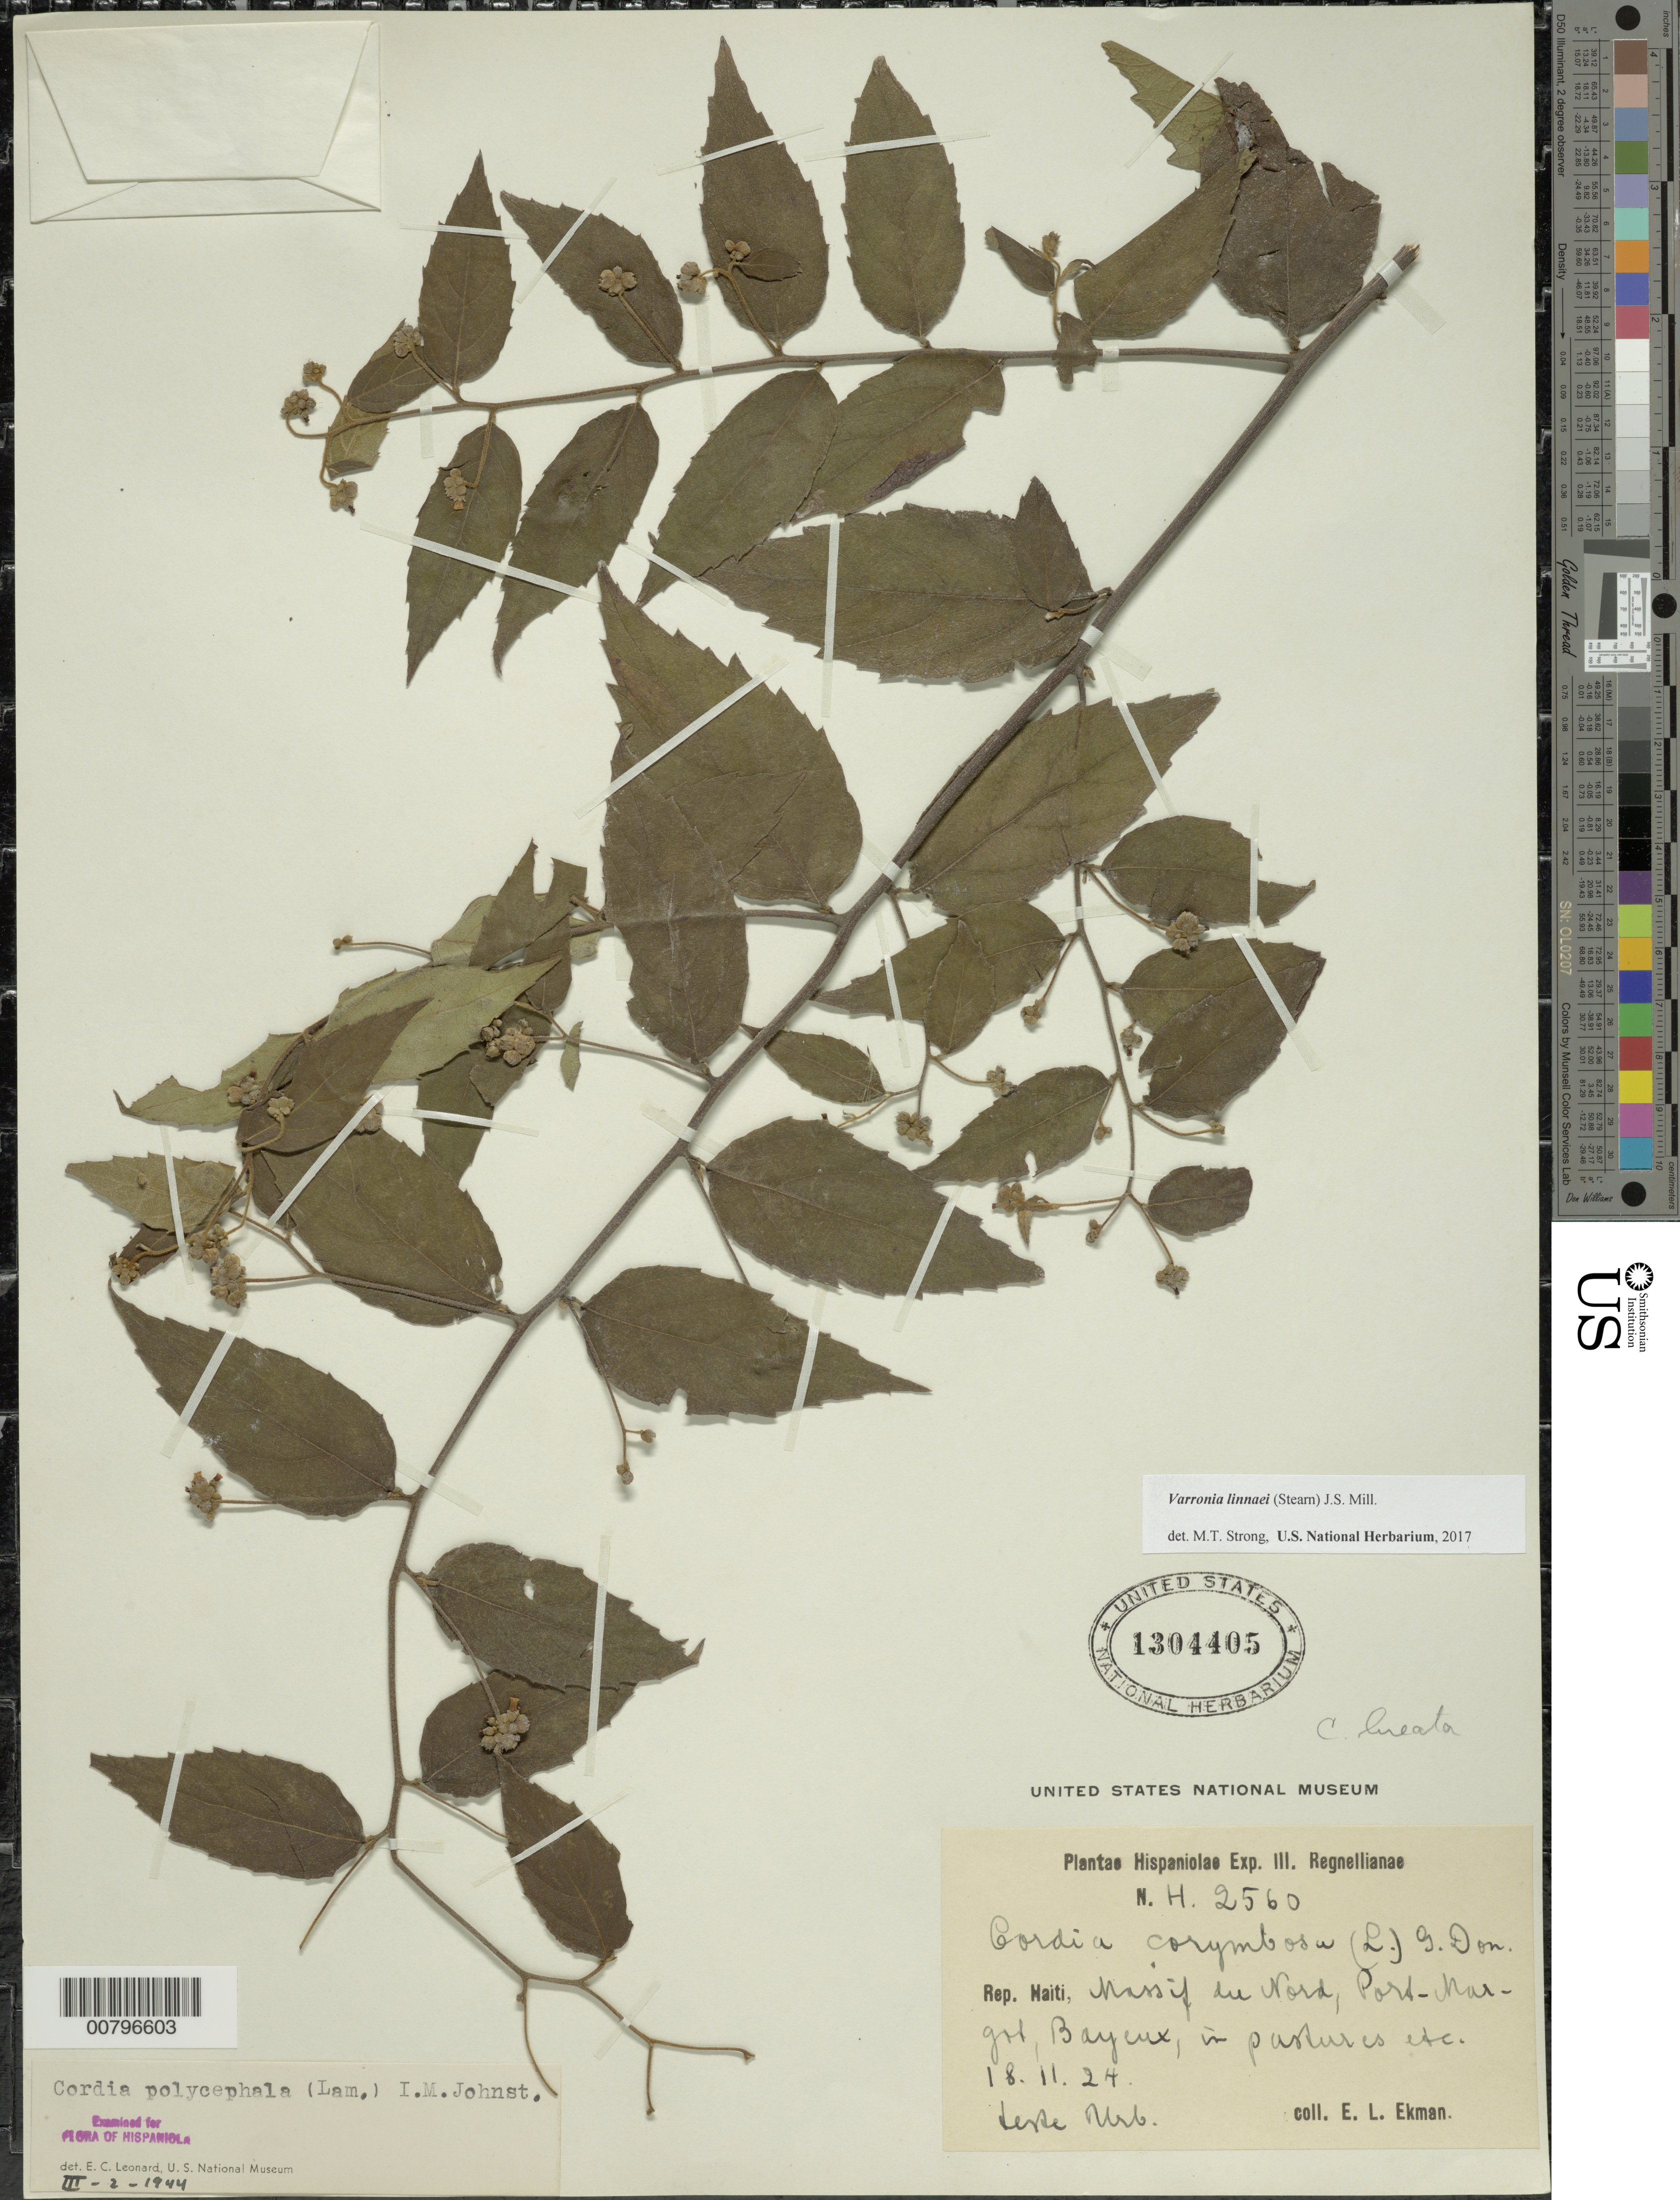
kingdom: Plantae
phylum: Tracheophyta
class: Magnoliopsida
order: Boraginales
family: Cordiaceae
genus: Varronia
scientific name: Varronia linnaei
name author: (Stearn) J.S. Mill.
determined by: Strong, Mark T., (BOT), Smithsonian Institution - National Museum of Natural History (UNITED STATES)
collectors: E. L. Ekman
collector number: H 2560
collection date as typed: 18 Nov 1924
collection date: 1924-11-18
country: Haiti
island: Hispaniola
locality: Massif du Nord, Port-Margot, Bayeaux.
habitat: In pastures.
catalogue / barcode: US 1304405